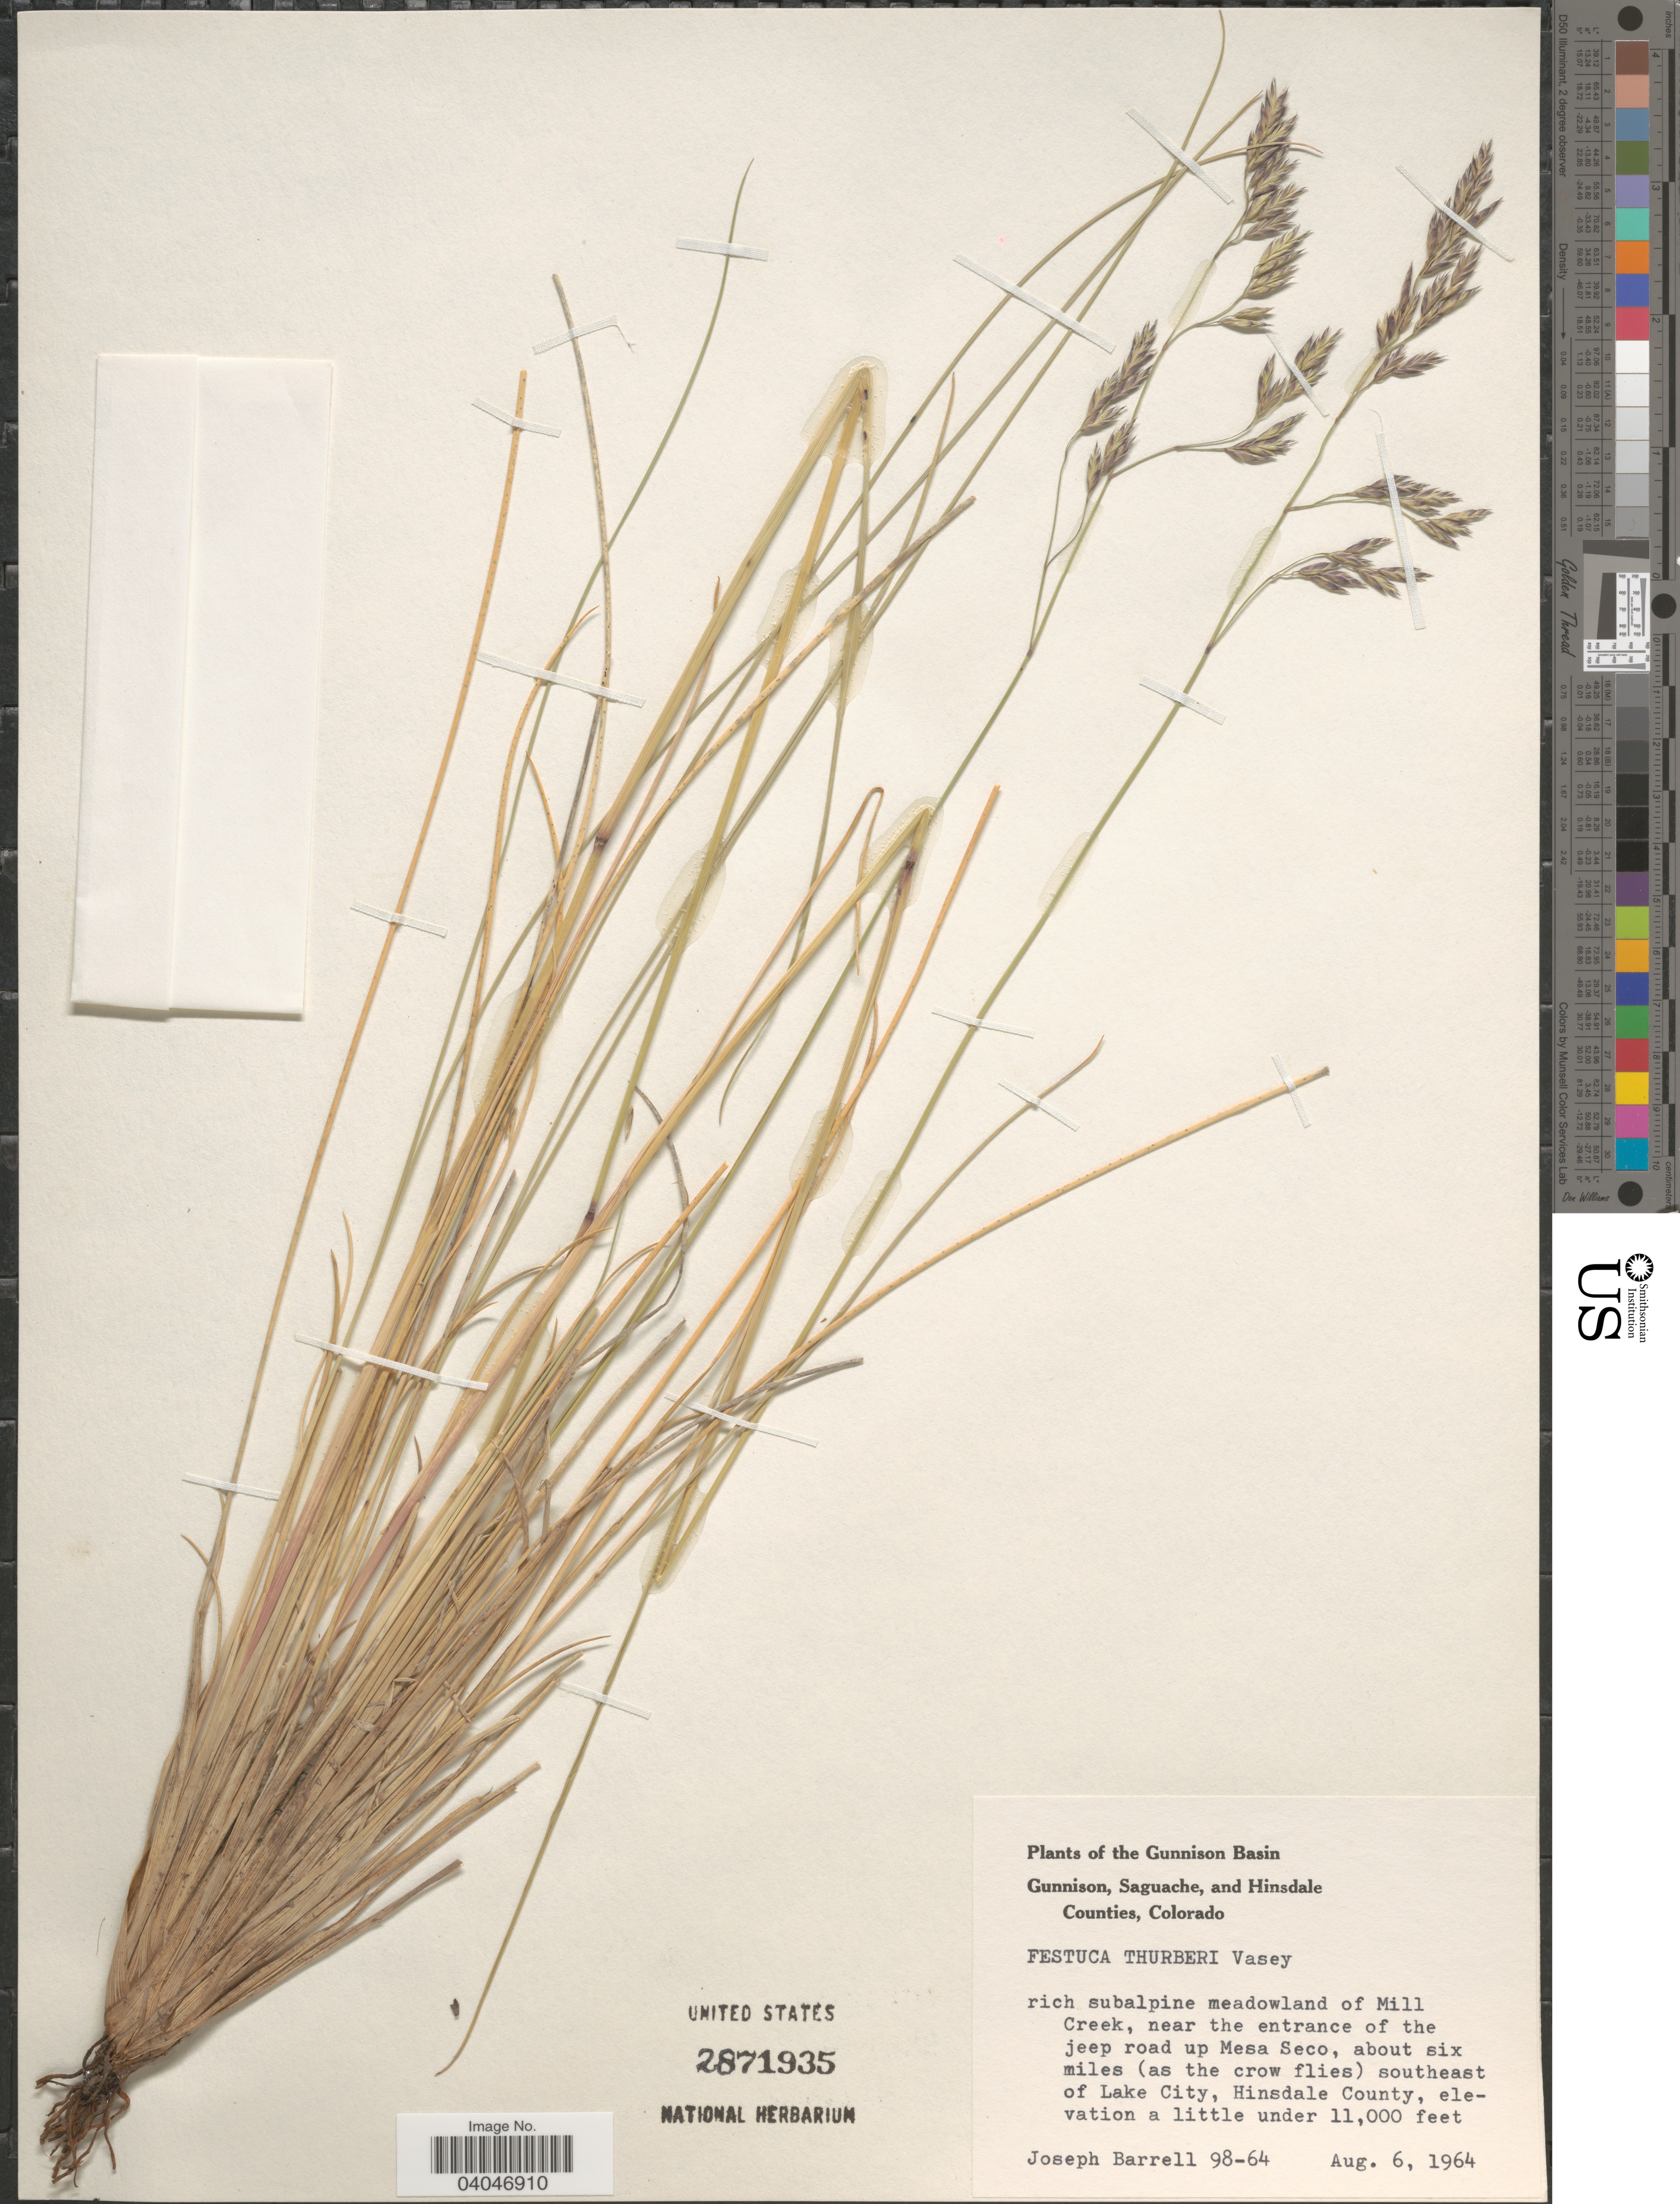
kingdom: Plantae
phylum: Tracheophyta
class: Liliopsida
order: Poales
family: Poaceae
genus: Festuca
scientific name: Festuca thurberi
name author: Vasey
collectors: J. Barrell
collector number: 98-64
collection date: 1964-08-06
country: United States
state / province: Colorado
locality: The Gunnison Basin. Mill Creek, near the entrance of the jeep road up Mesa Seco, about six miles (as the crow flies) southeast of Lake City, ‌Hinsdale County.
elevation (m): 3353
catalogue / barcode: US 2871935